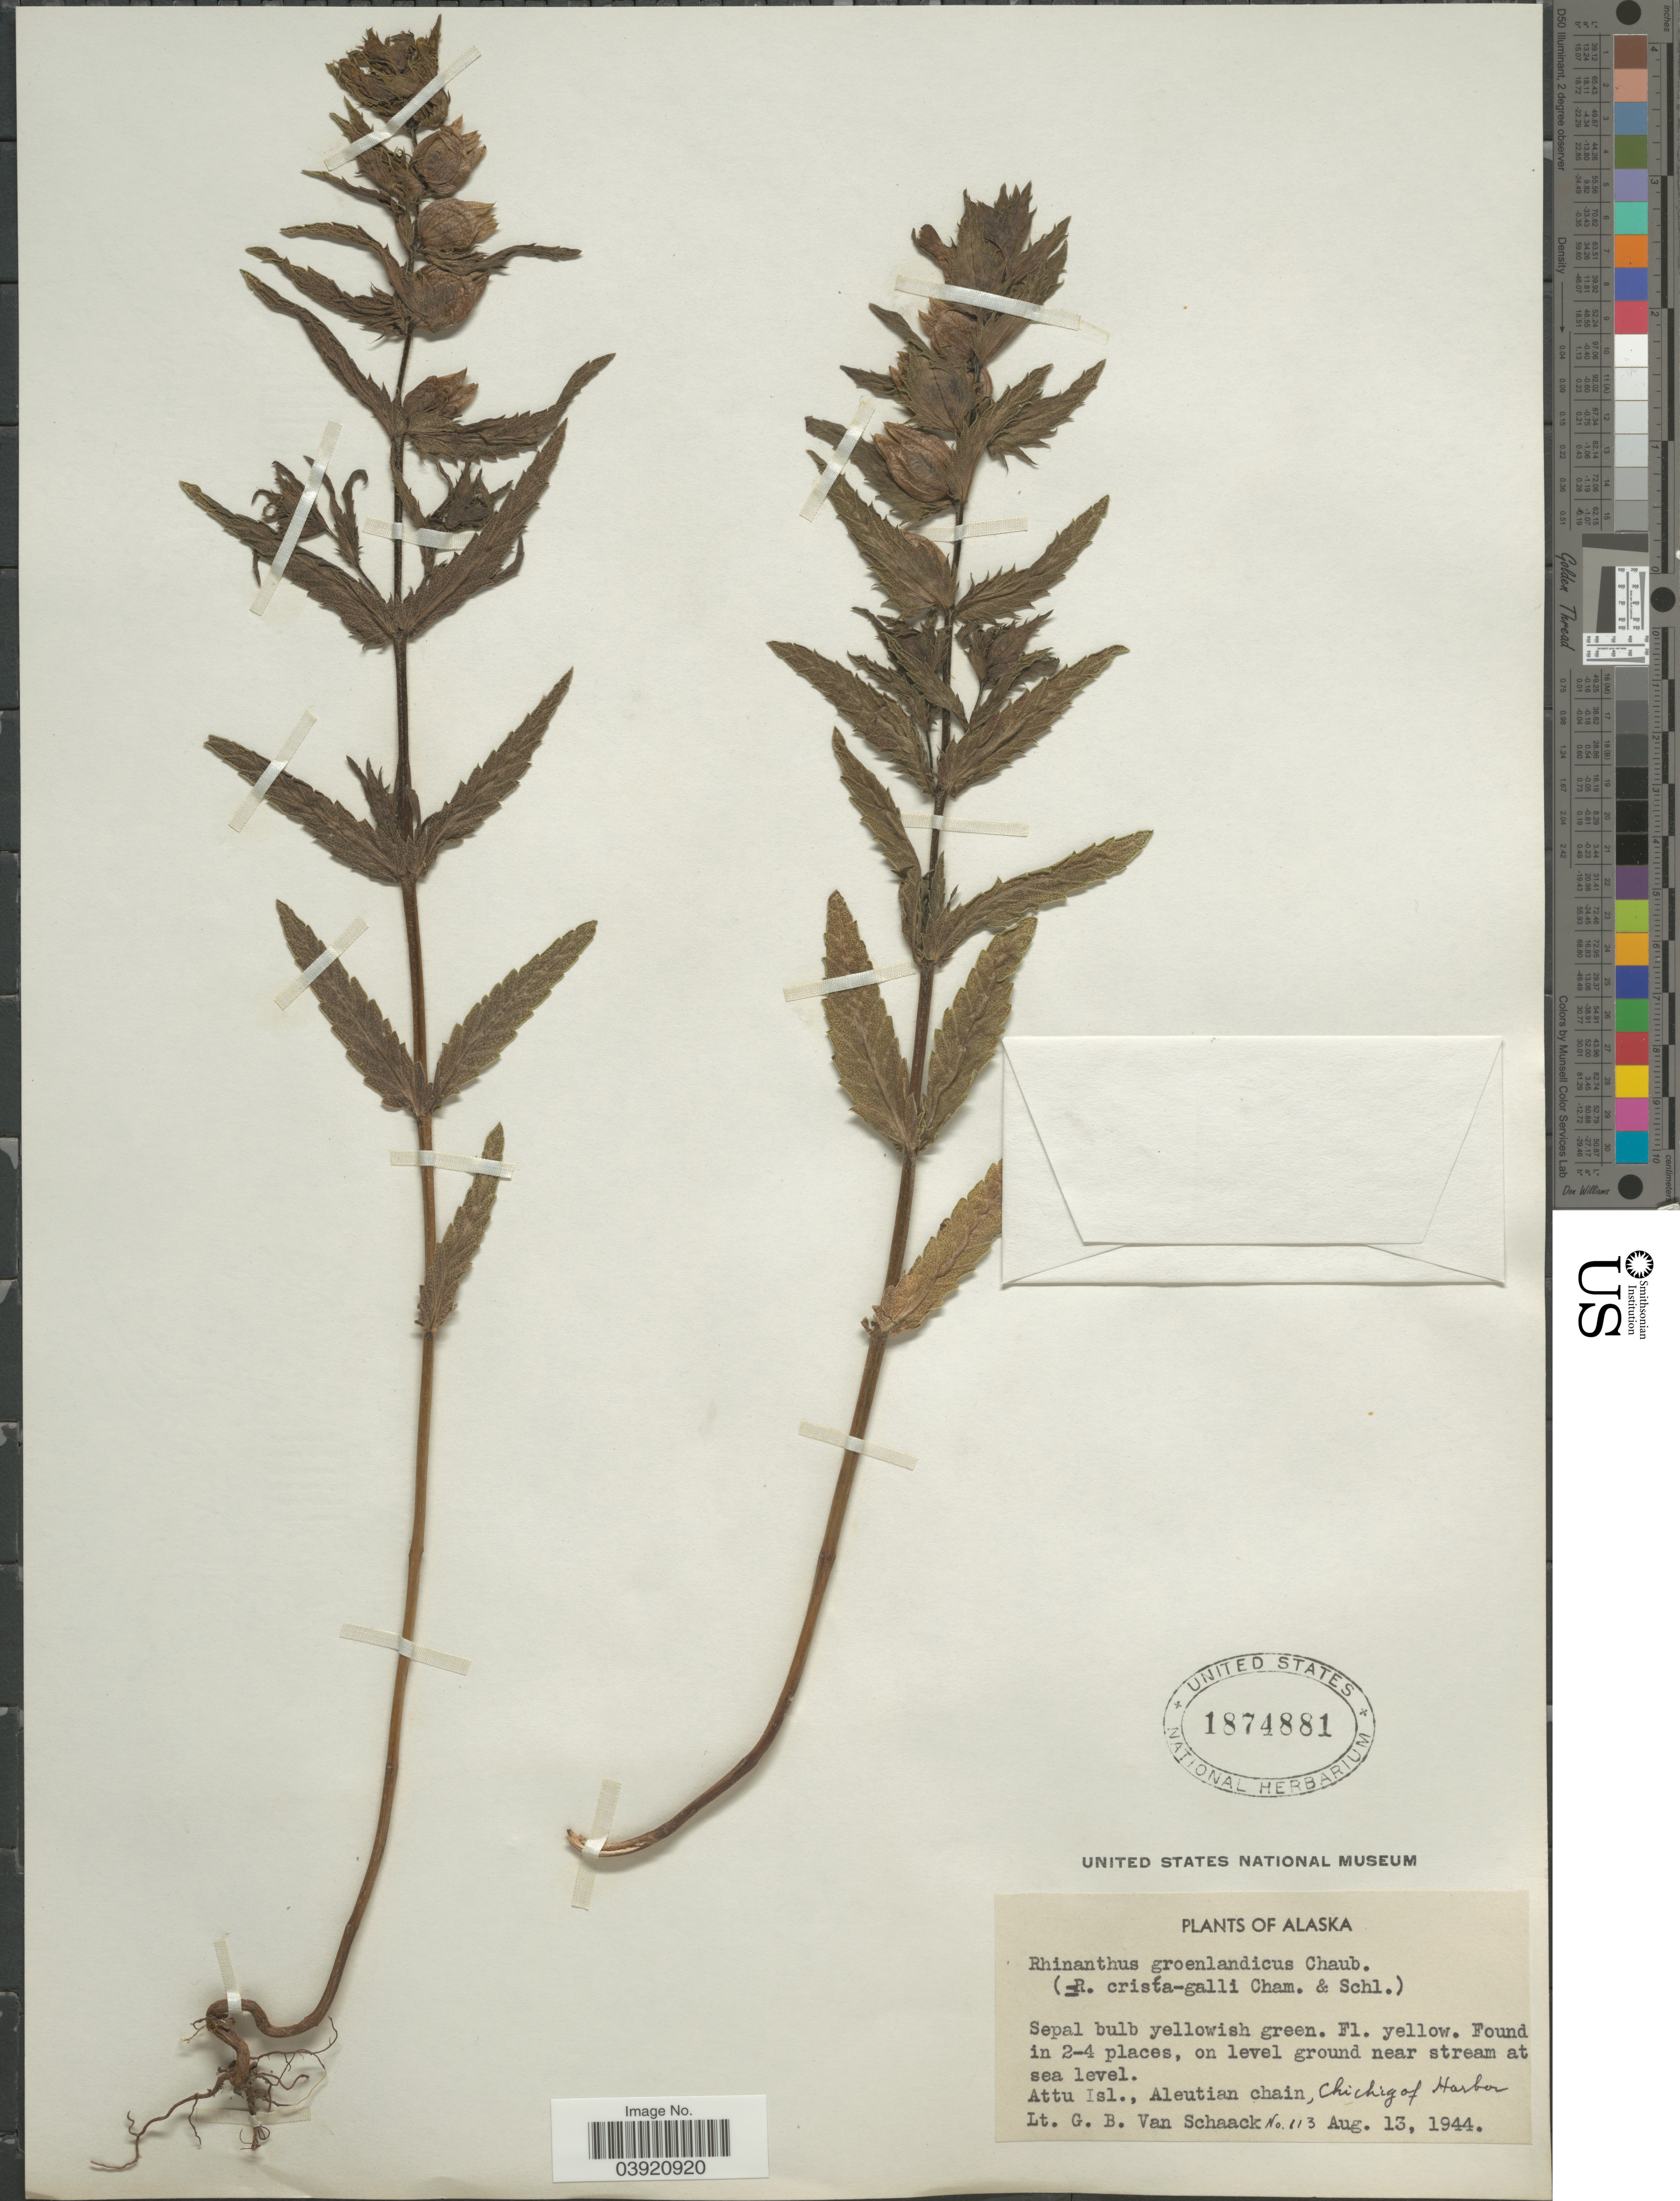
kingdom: Plantae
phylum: Tracheophyta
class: Magnoliopsida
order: Lamiales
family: Orobanchaceae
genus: Rhinanthus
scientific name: Rhinanthus minor subsp. groenlandicus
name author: (Chabert) Neum.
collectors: G. Van Schaack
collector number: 113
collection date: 1944-08-13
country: United States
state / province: Alaska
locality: Attu Isl., Aleutian chain, Chichig of Harbor.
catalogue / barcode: US 1874881